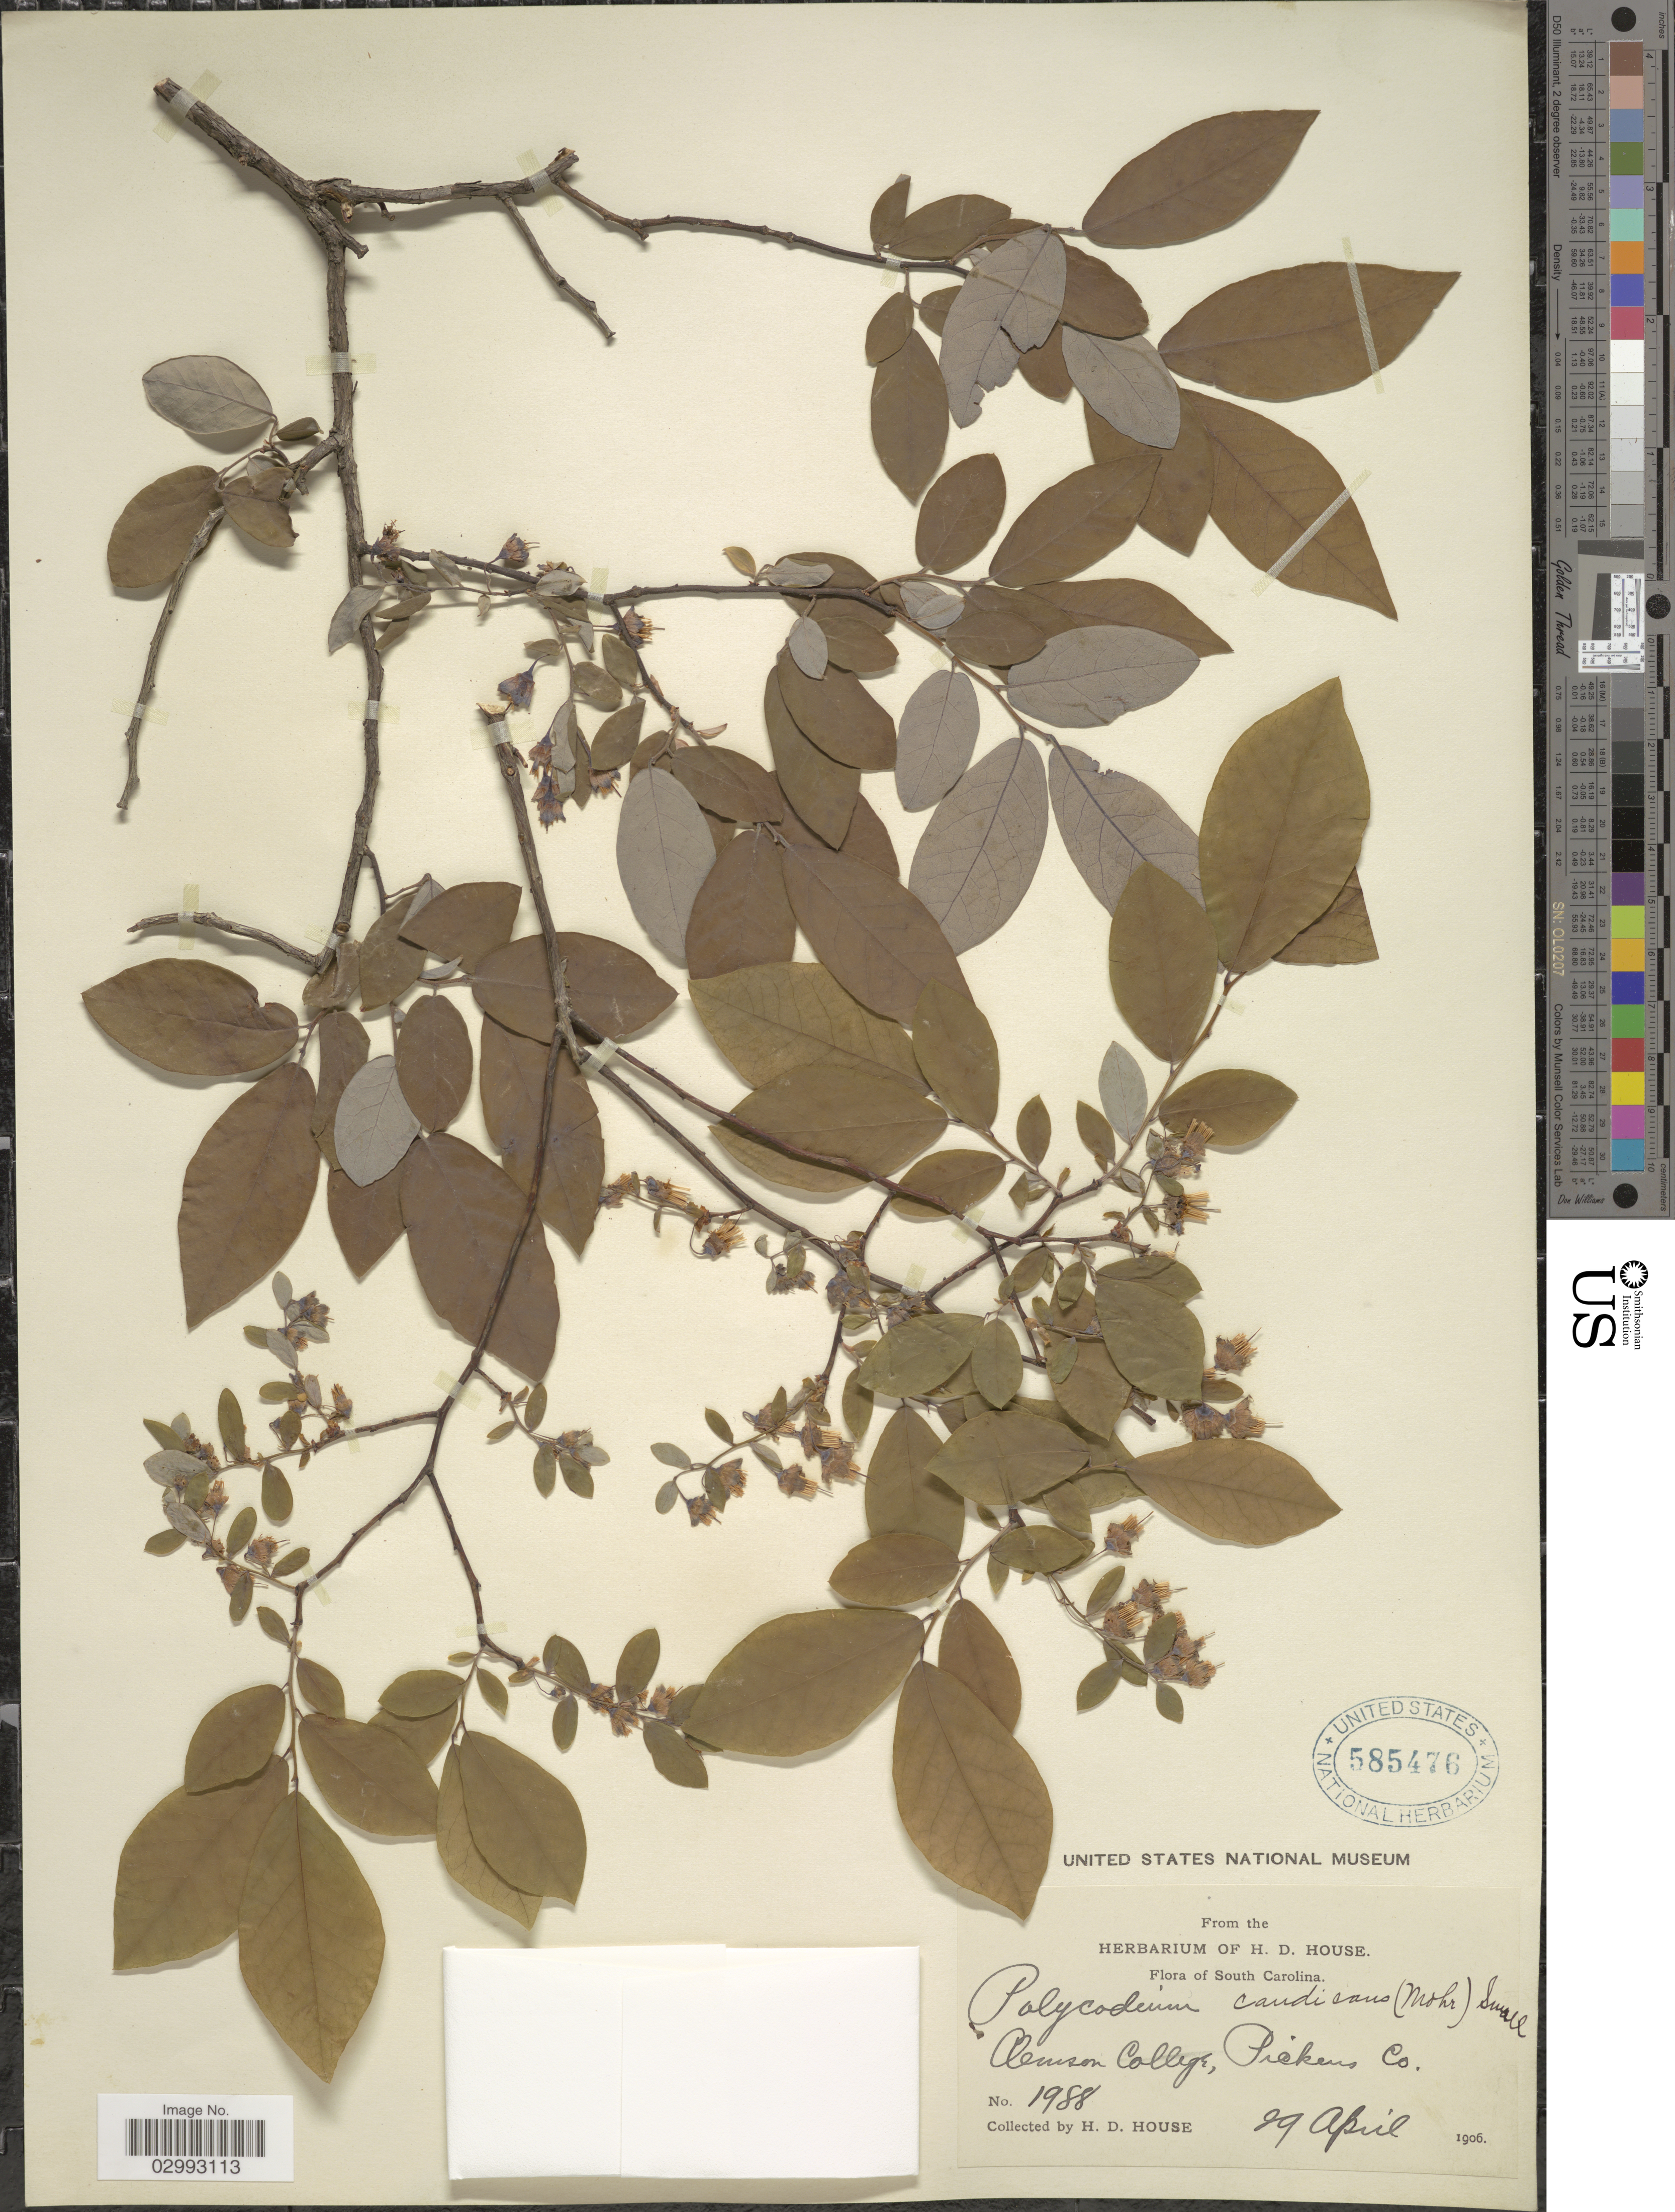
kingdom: Plantae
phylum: Tracheophyta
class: Magnoliopsida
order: Ericales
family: Ericaceae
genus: Polycodium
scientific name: Polycodium candicans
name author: (C. Mohr) Small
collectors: H. D. House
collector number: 1988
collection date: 1906-04-29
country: United States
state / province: South Carolina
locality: Clemson College, Pickens Co.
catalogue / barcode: US 585476